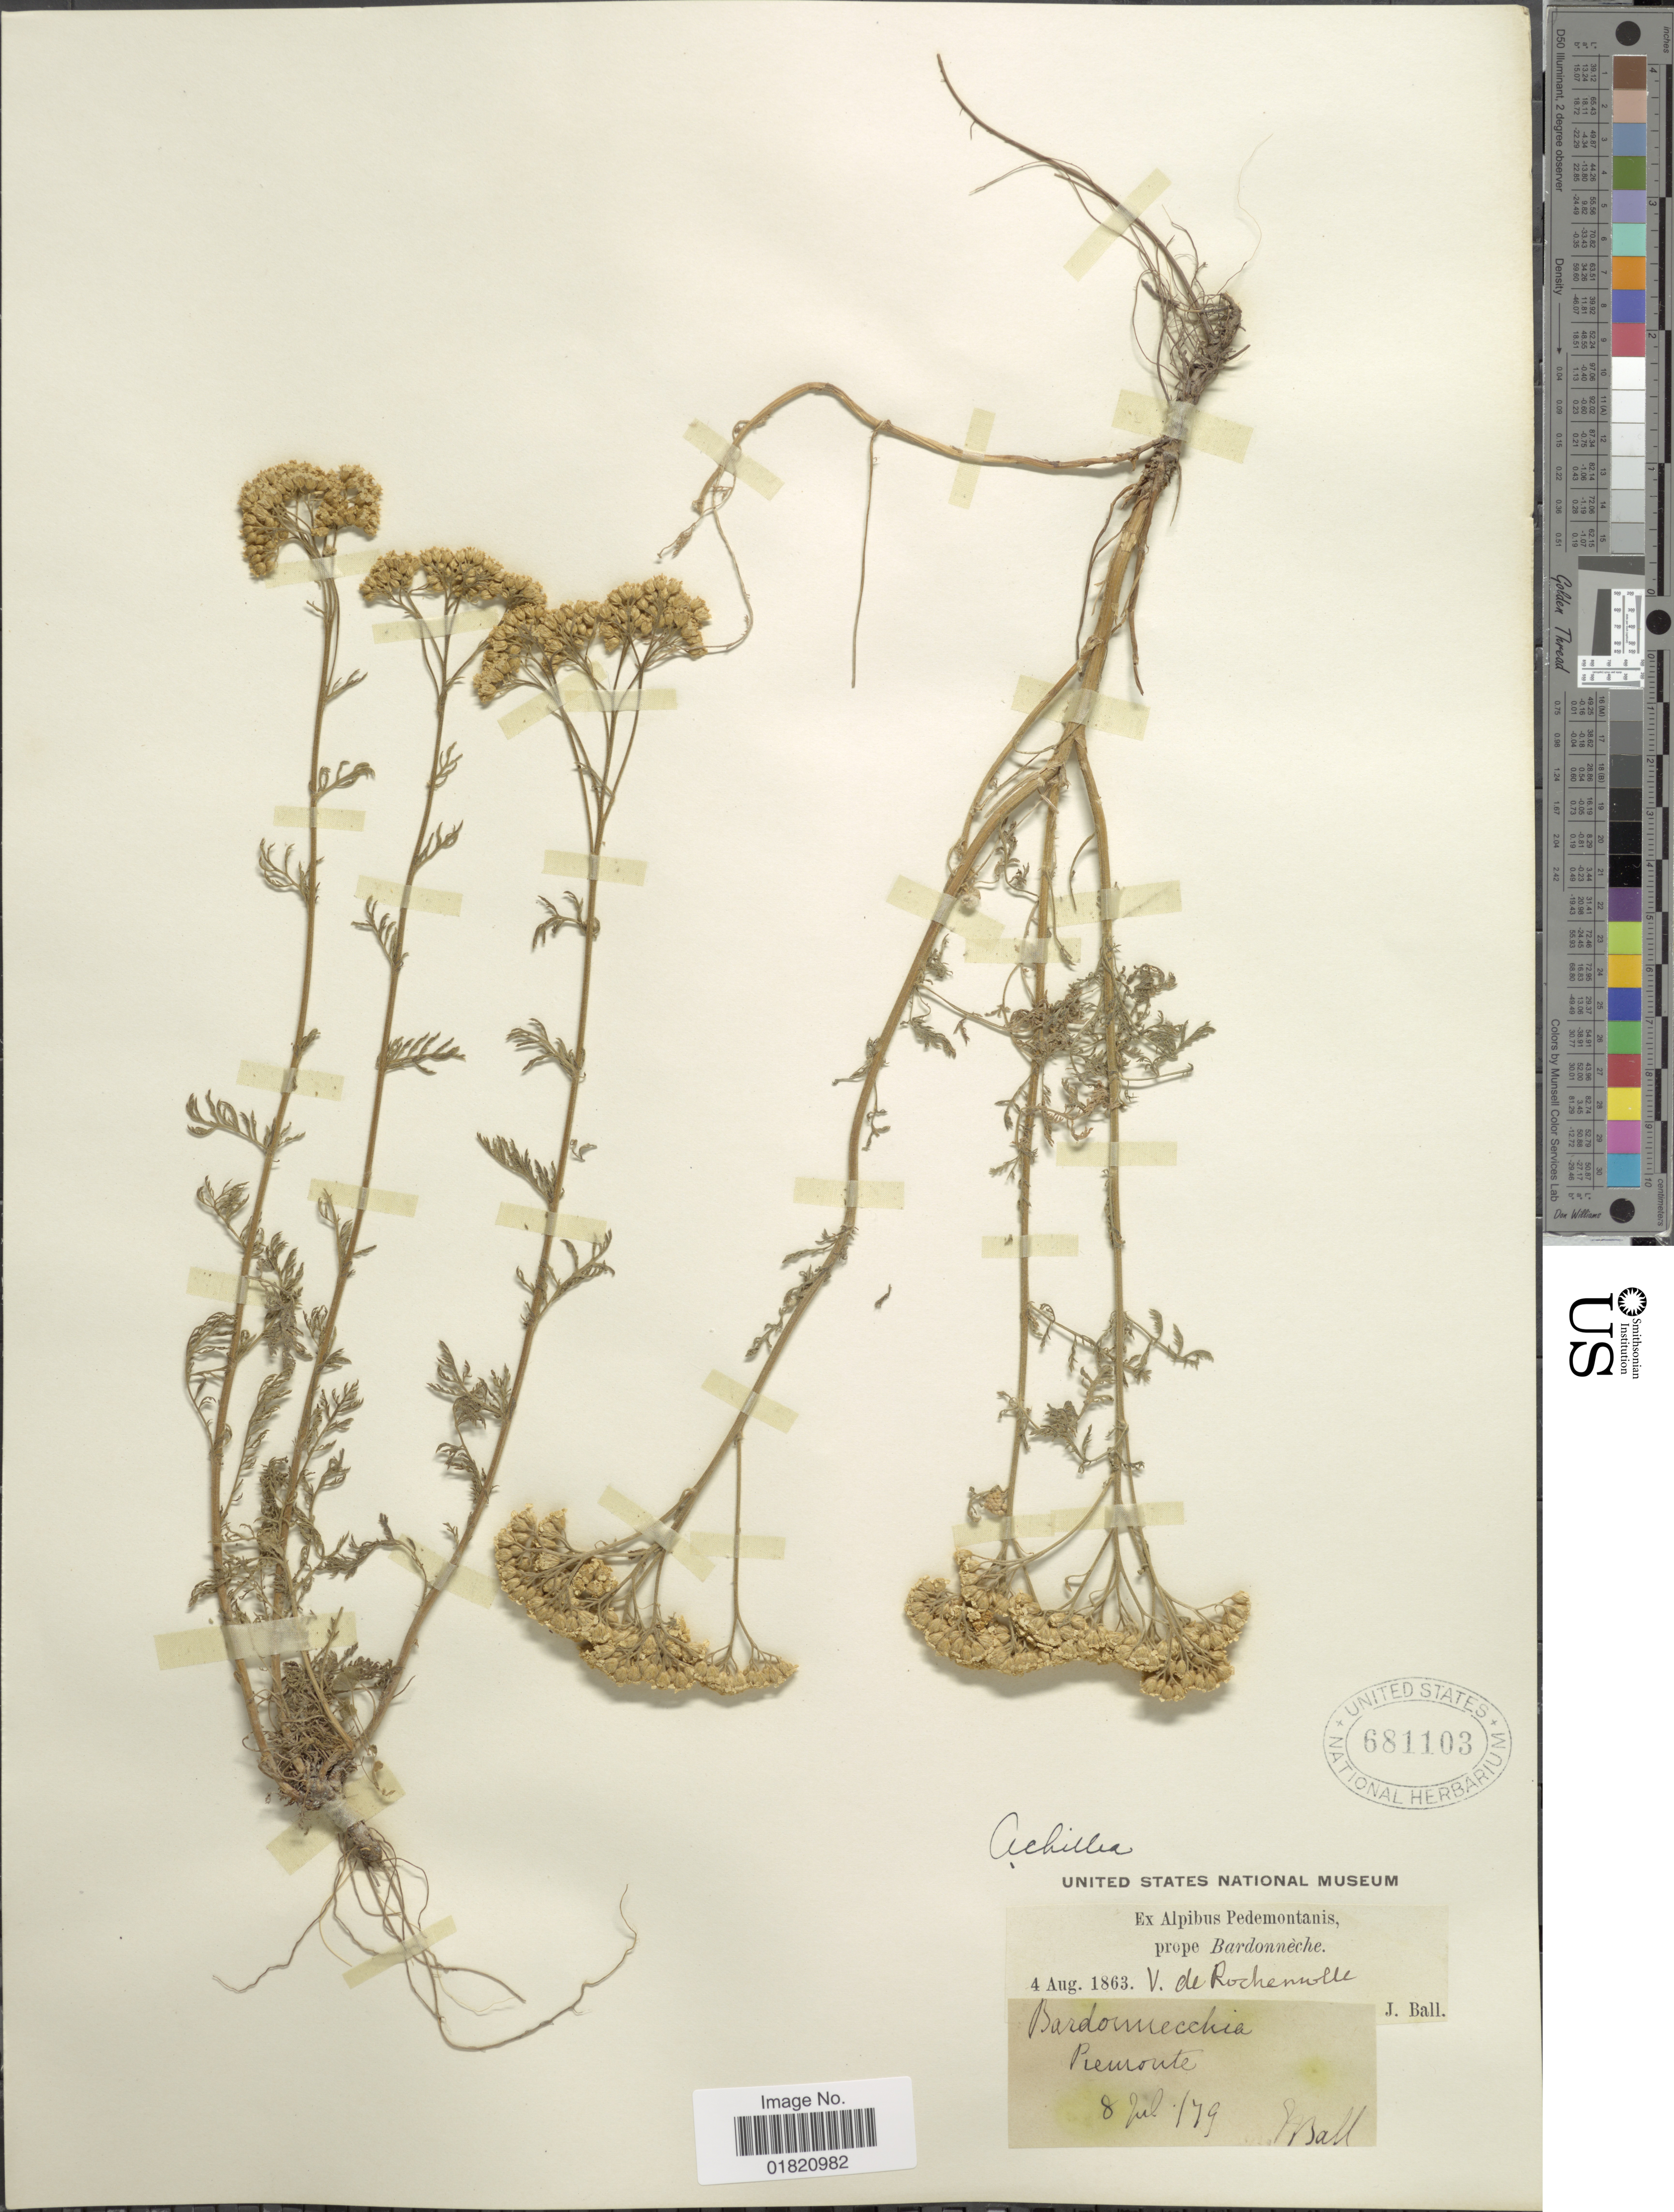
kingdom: Plantae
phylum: Tracheophyta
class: Magnoliopsida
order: Asterales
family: Asteraceae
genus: Achillea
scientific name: Achillea sp.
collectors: J. Ball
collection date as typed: Transcribed d/m/y: 8/7/79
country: Italy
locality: Ex Alpibus Pedemontanis, prope Bardonnéche. Piemonte [unsure placement]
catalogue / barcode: US 681103